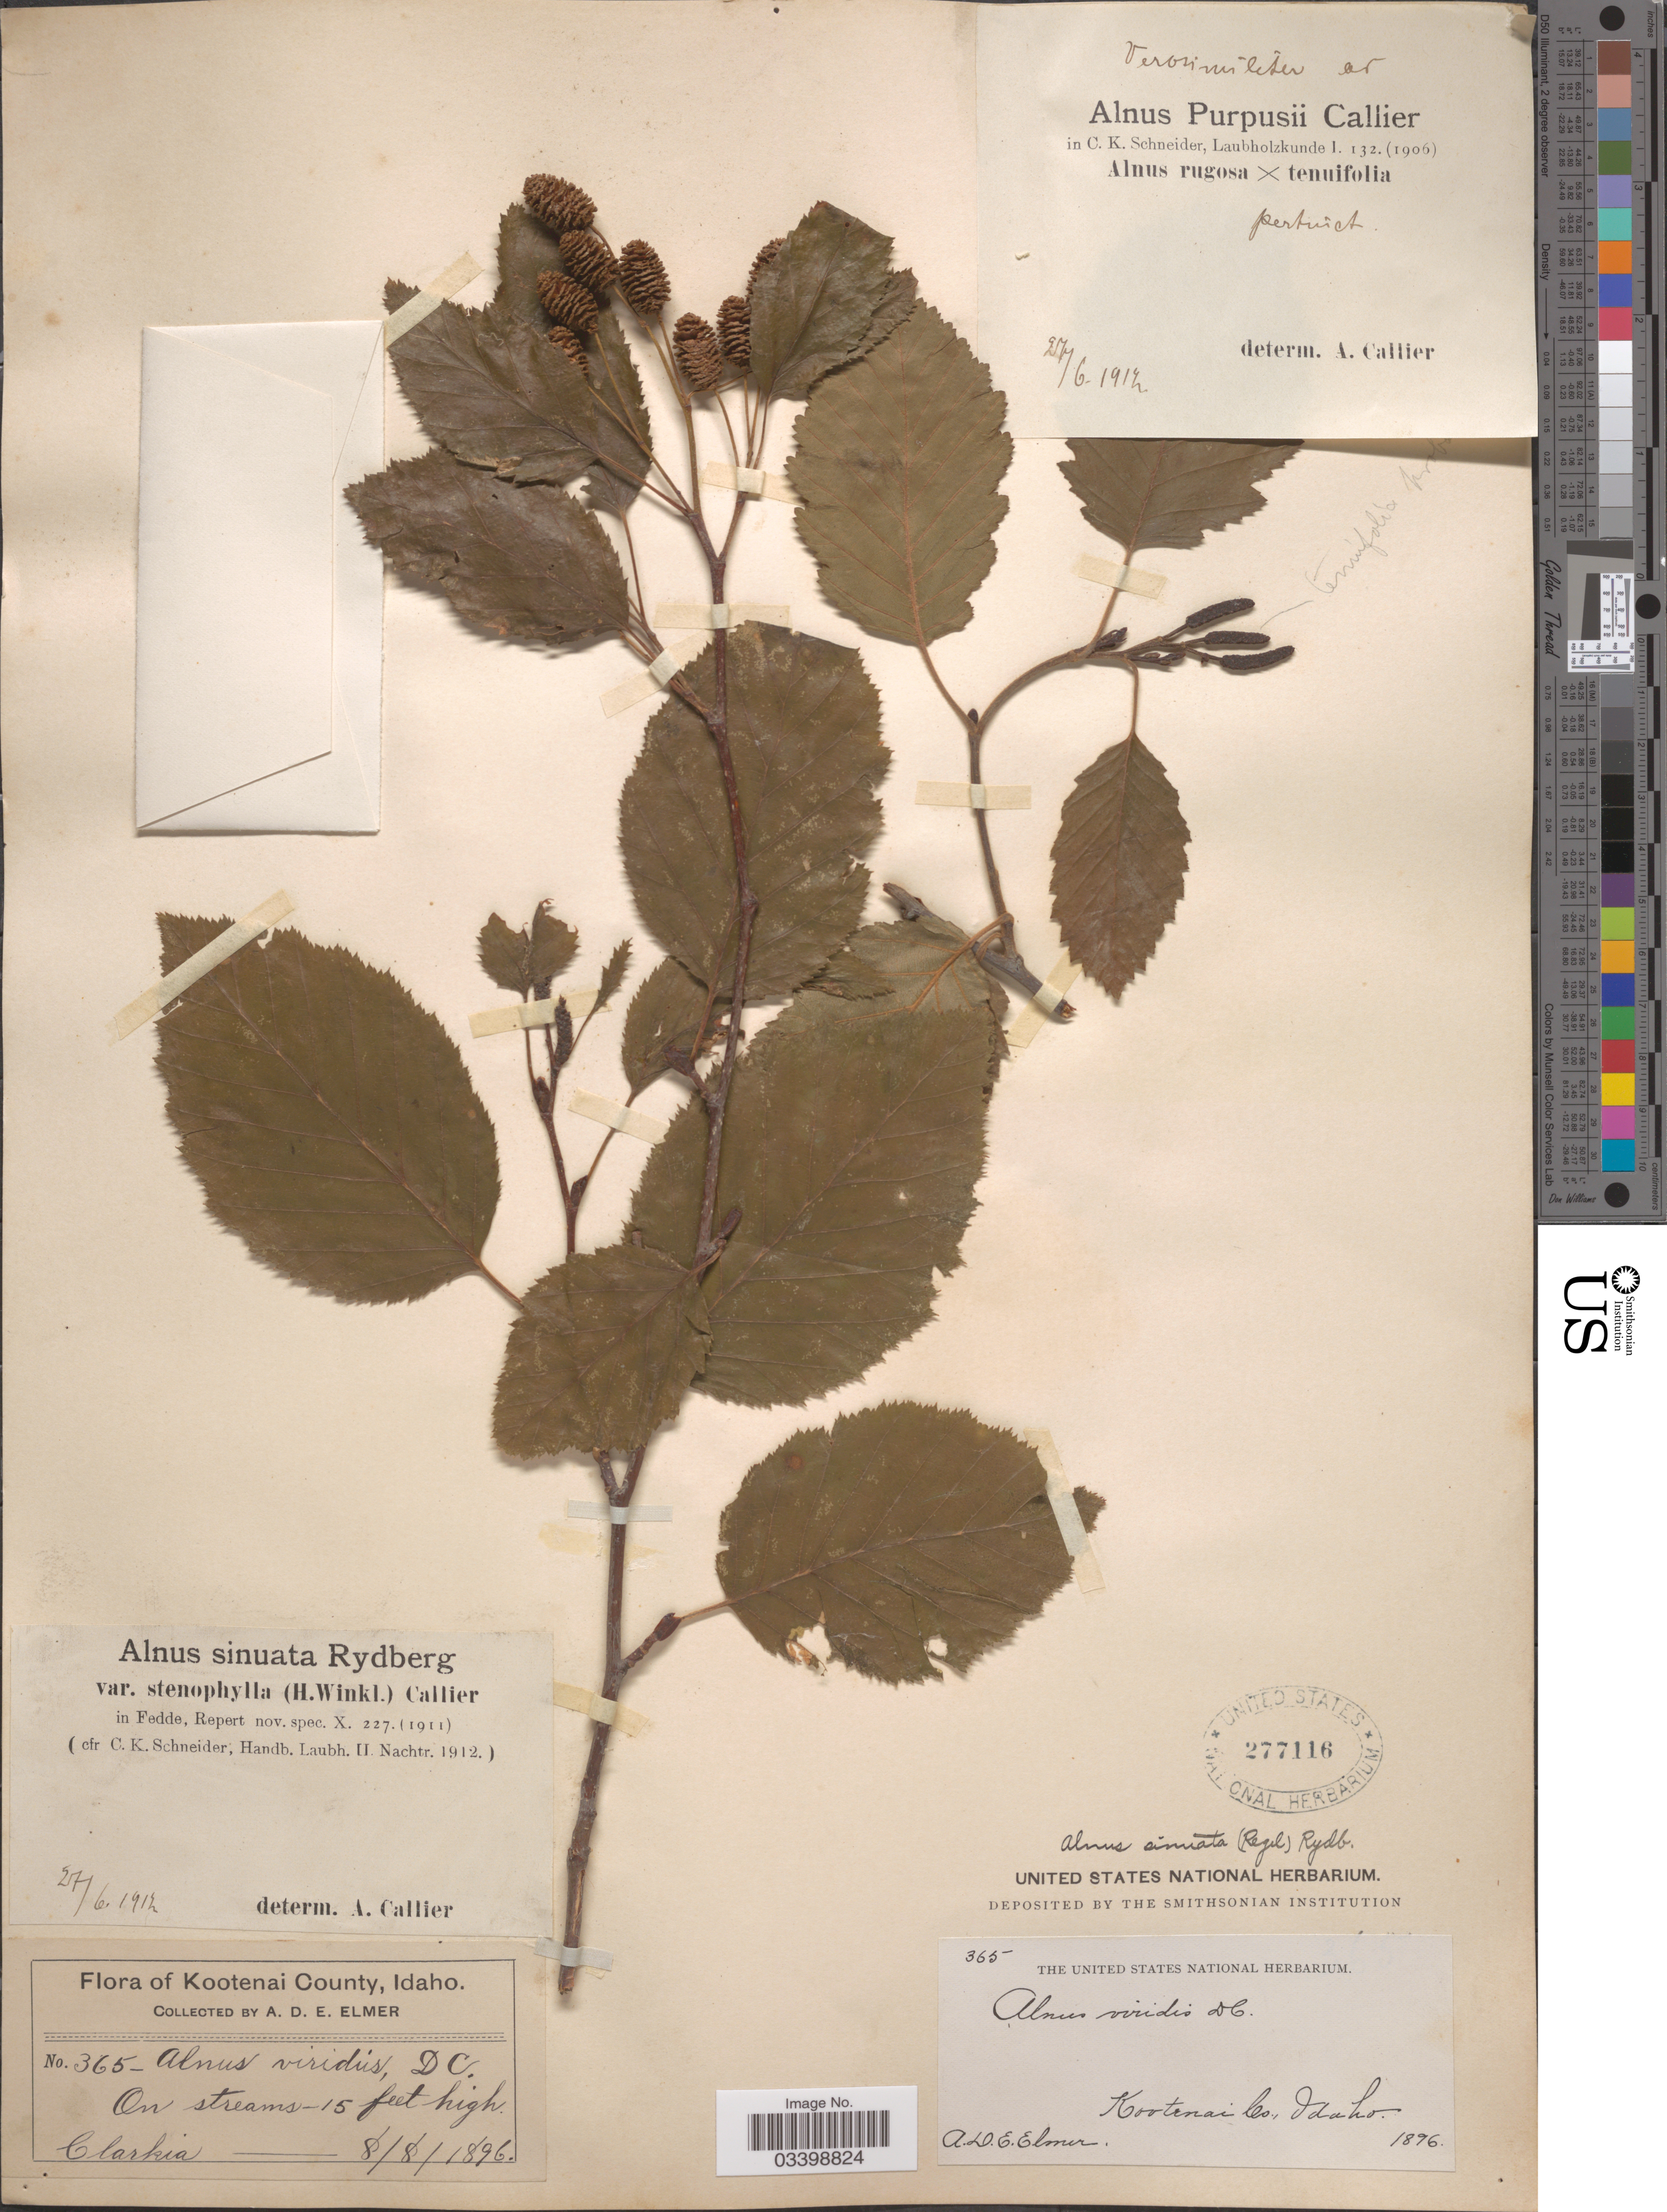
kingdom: Plantae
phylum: Tracheophyta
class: Magnoliopsida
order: Fagales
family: Betulaceae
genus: Alnus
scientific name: Alnus viridis subsp. sinuata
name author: Regel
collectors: A. D. E. Elmer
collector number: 365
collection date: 1896-08-08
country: United States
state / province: Idaho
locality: Kootenai County. Clarkia.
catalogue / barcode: US 277116